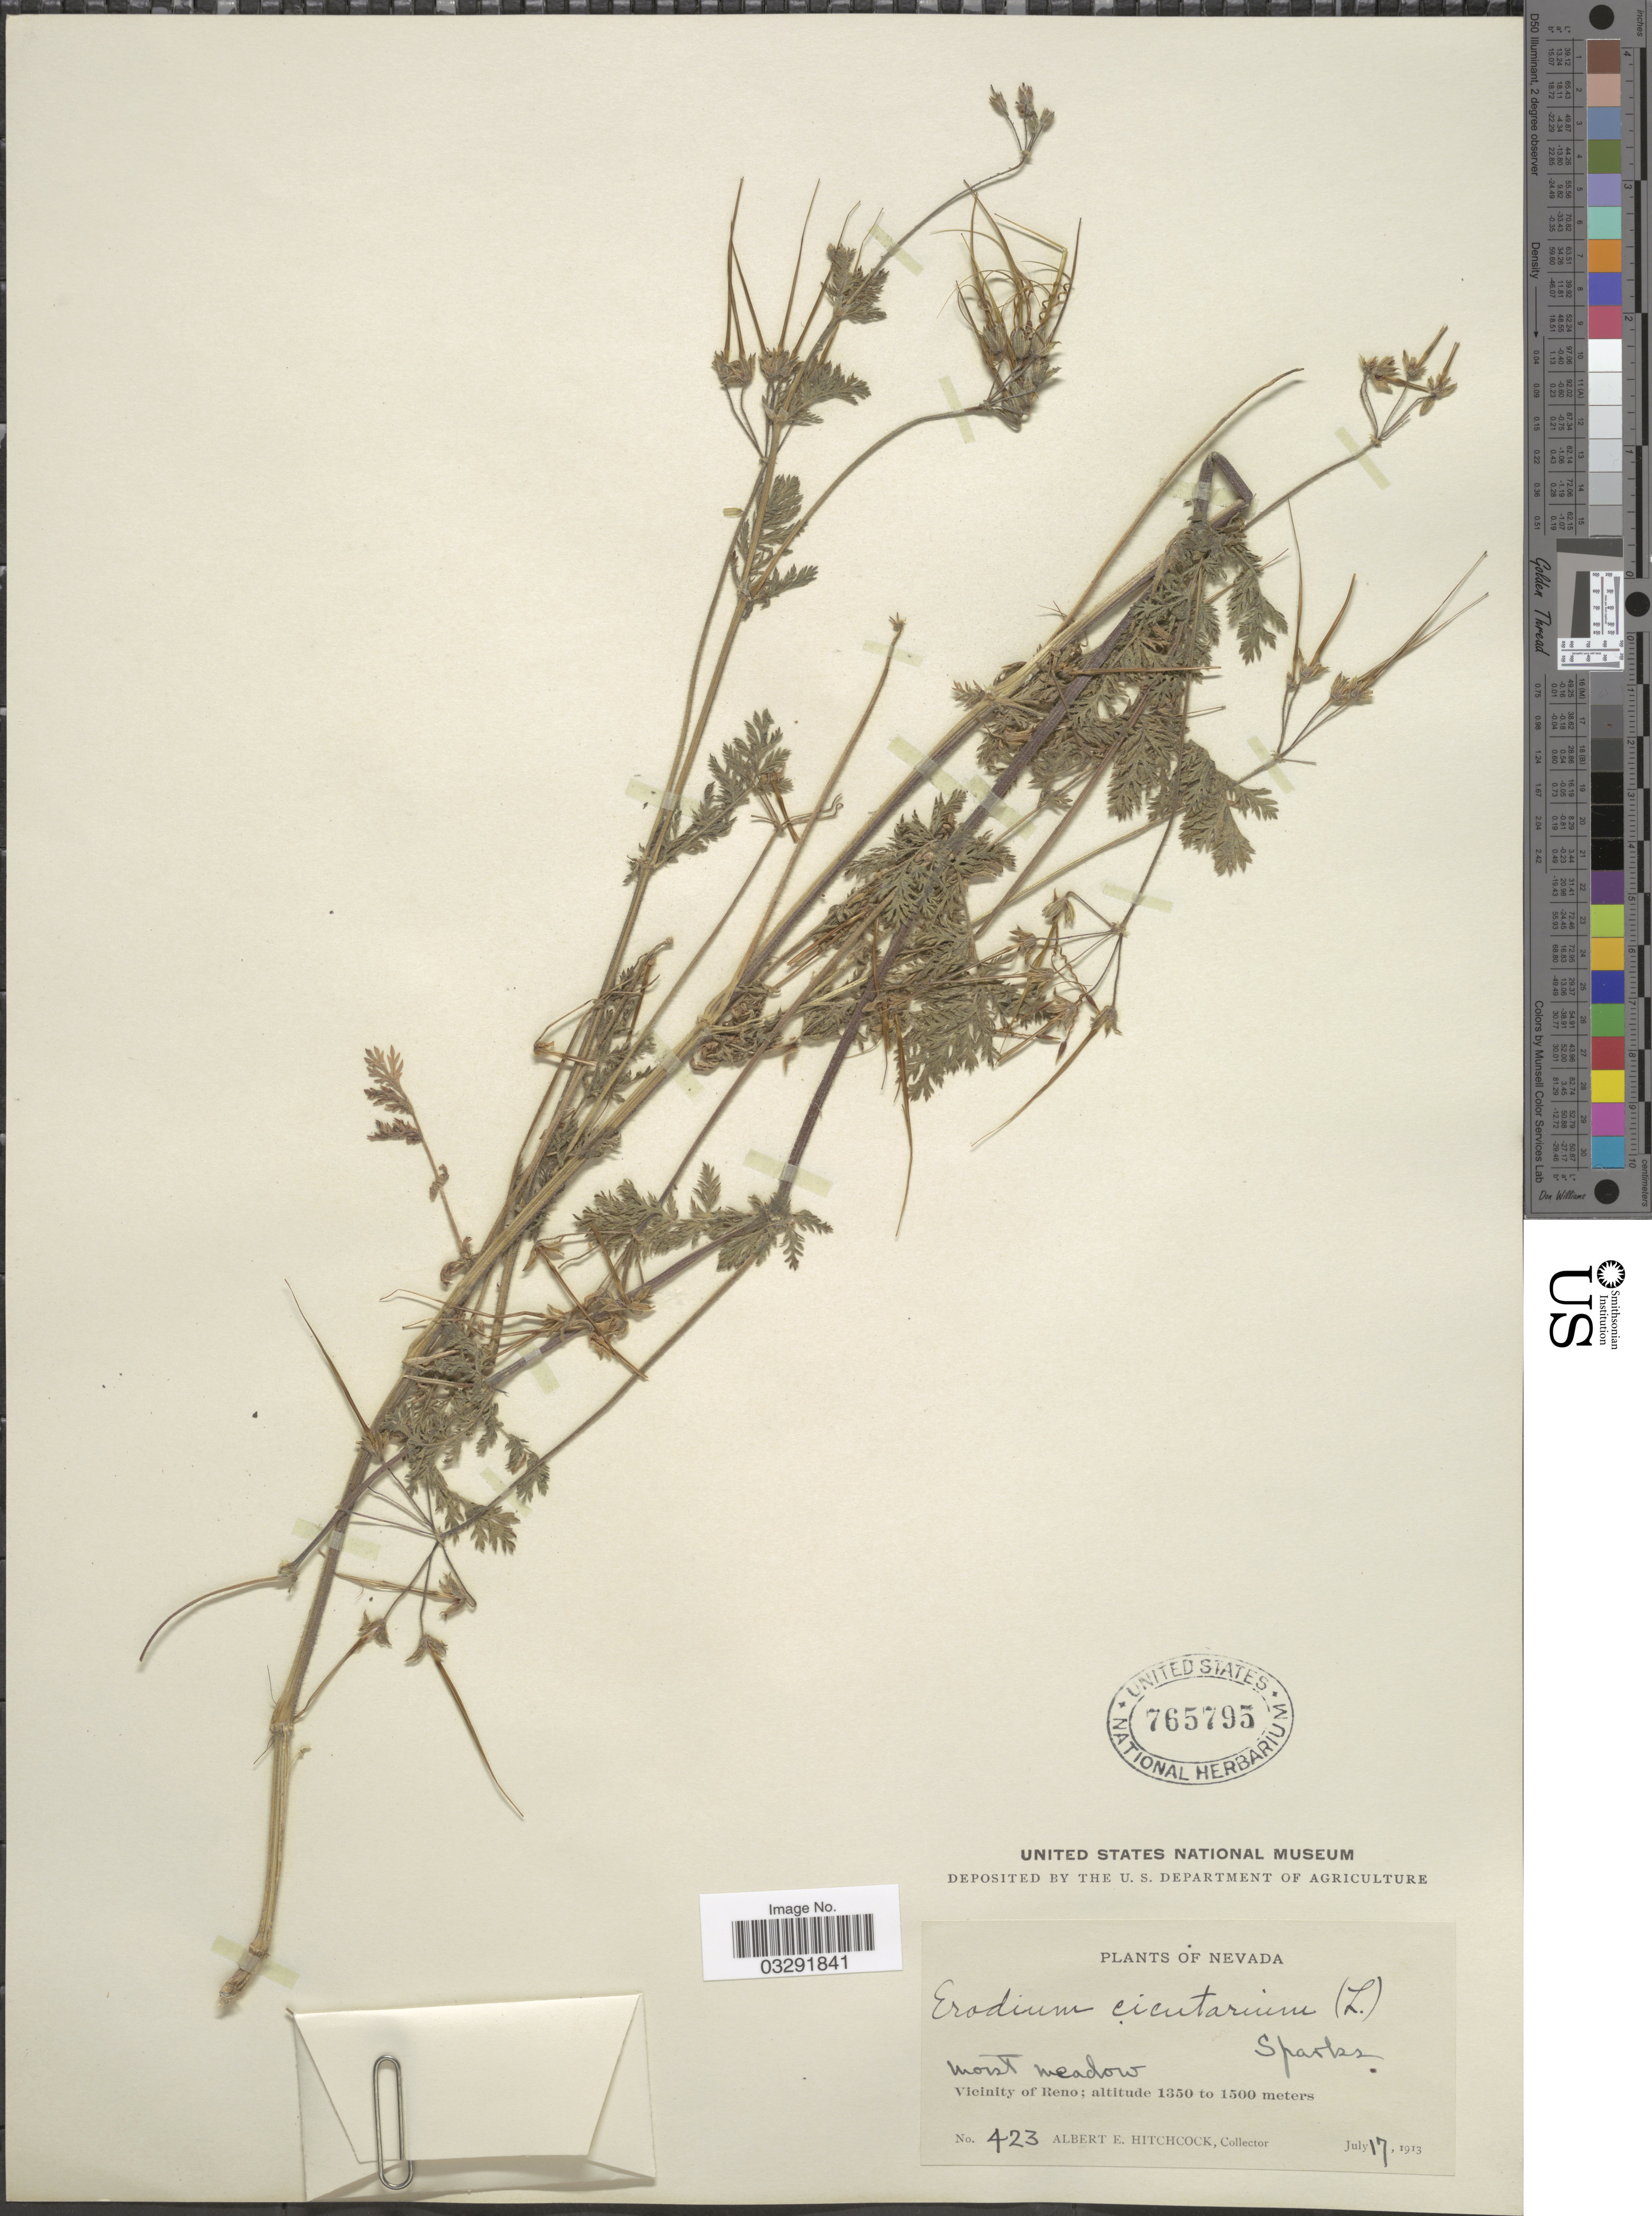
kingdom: Plantae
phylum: Tracheophyta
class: Magnoliopsida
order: Geraniales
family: Geraniaceae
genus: Erodium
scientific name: Erodium cicutarium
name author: (L.) L'Hér.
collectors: A. Hitchcock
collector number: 423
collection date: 1913-07-17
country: United States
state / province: Nevada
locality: Vicinity of Reno.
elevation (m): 1350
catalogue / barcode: US 765798